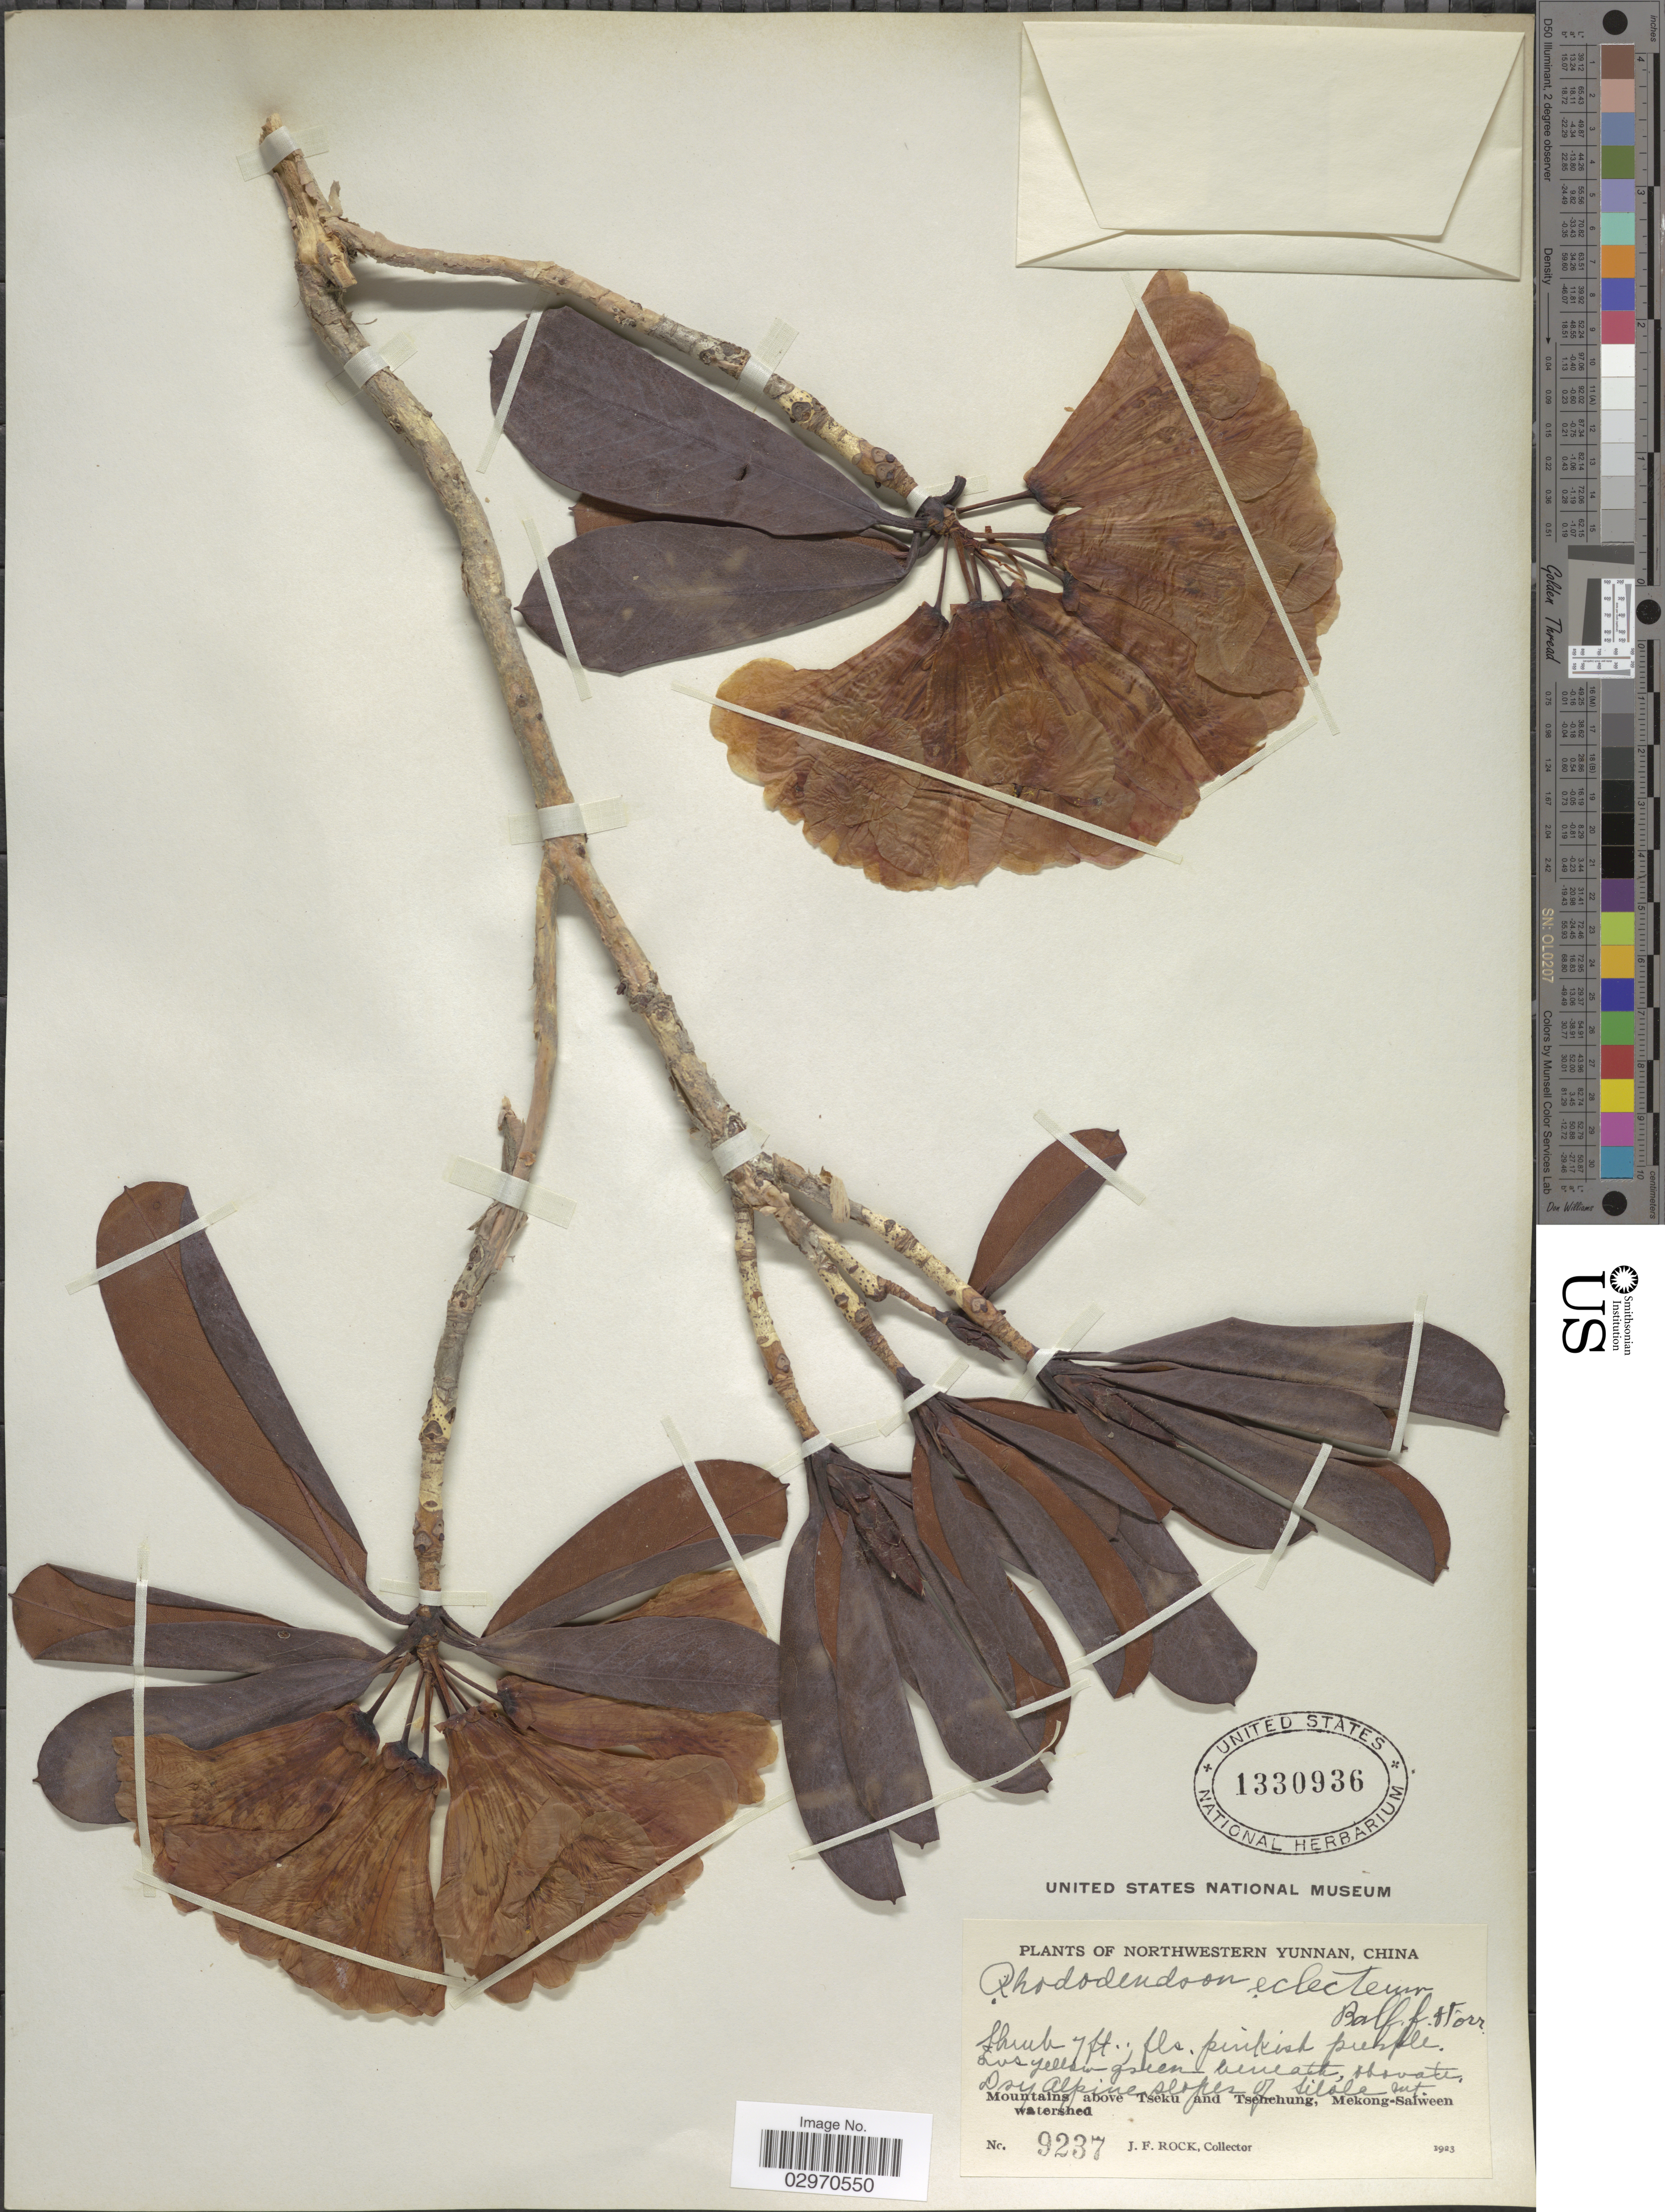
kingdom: Plantae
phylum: Tracheophyta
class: Magnoliopsida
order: Ericales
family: Ericaceae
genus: Rhododendron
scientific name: Rhododendron eclecteum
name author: Balf. f. & Forrest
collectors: J. Rock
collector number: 9237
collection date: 1923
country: China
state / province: Yunnan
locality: Northwestern Yunnan. Dry alpine slopes of Silola Mt. Mountains above Tseku and Tsehchung, Mekong-Salween watershed.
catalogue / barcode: US 1330936